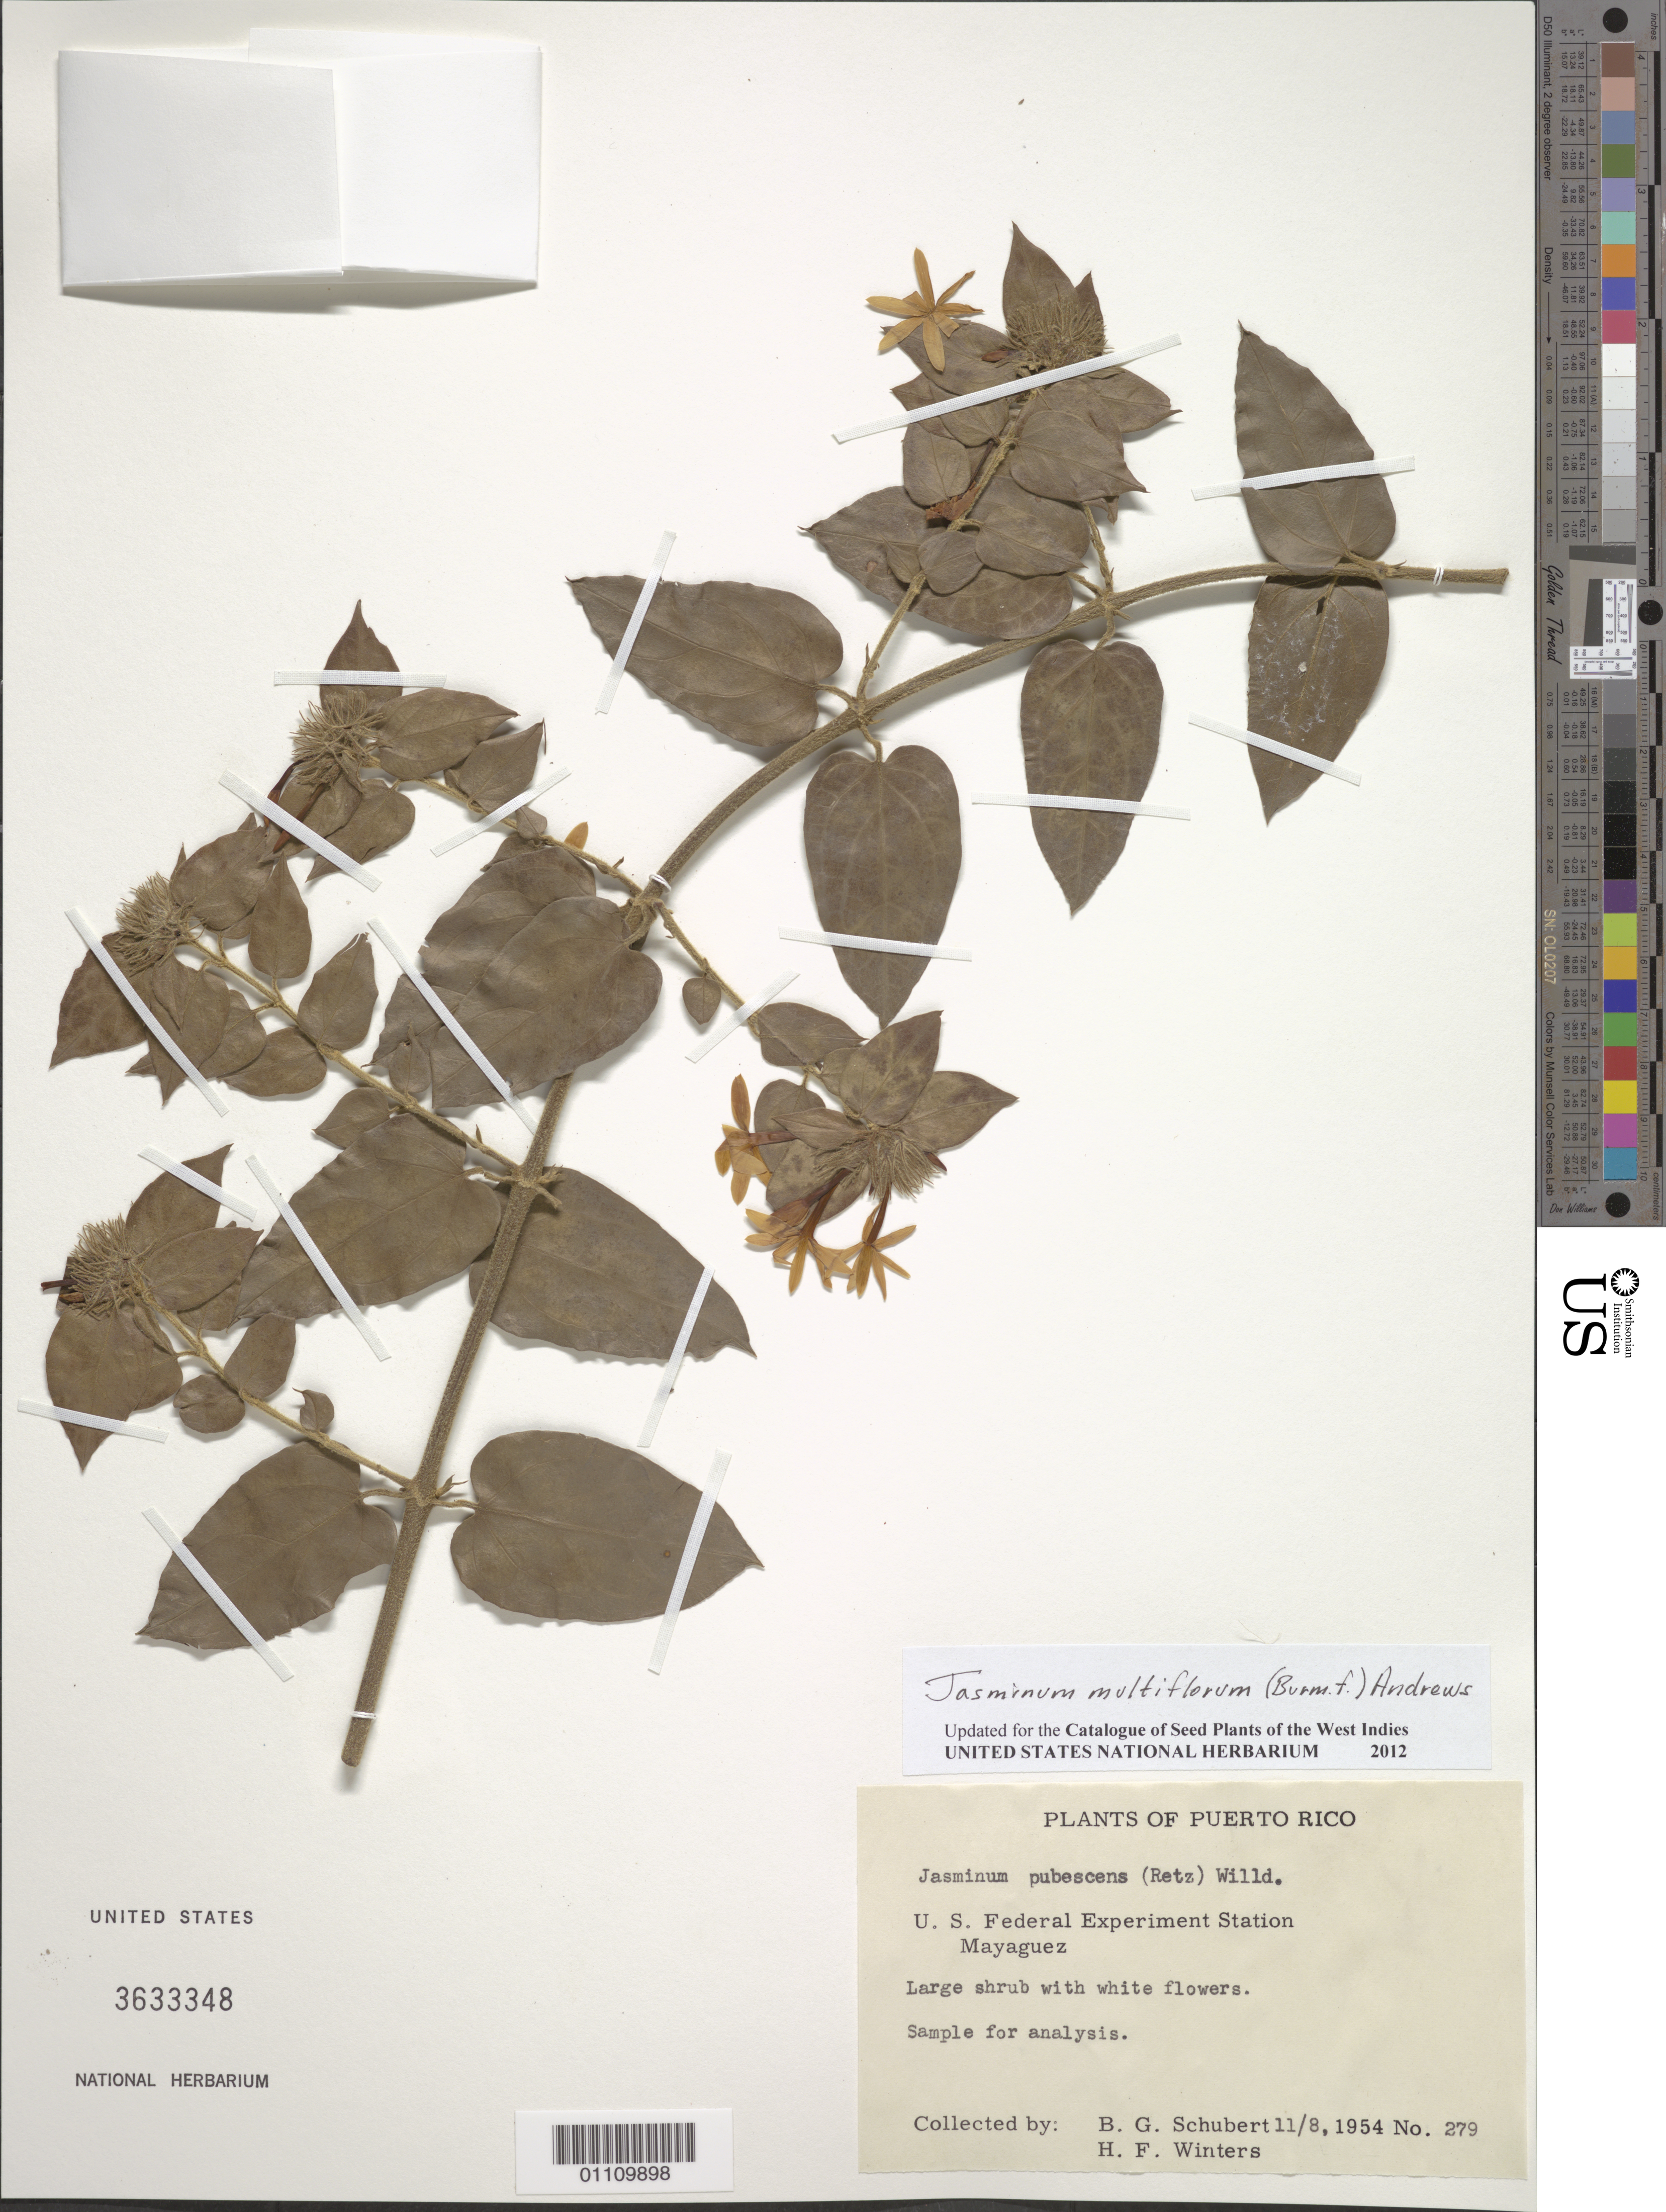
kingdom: Plantae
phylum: Tracheophyta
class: Magnoliopsida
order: Lamiales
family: Oleaceae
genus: Jasminum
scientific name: Jasminum multiflorum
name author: (Burm. f.) Andrews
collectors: B. Schubert & H. Winters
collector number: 279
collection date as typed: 08 Nov 1954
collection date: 1954-11-08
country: Puerto Rico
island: Puerto Rico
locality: U.S. Federal Experiment Station, Mayaguez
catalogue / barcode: US 3633348